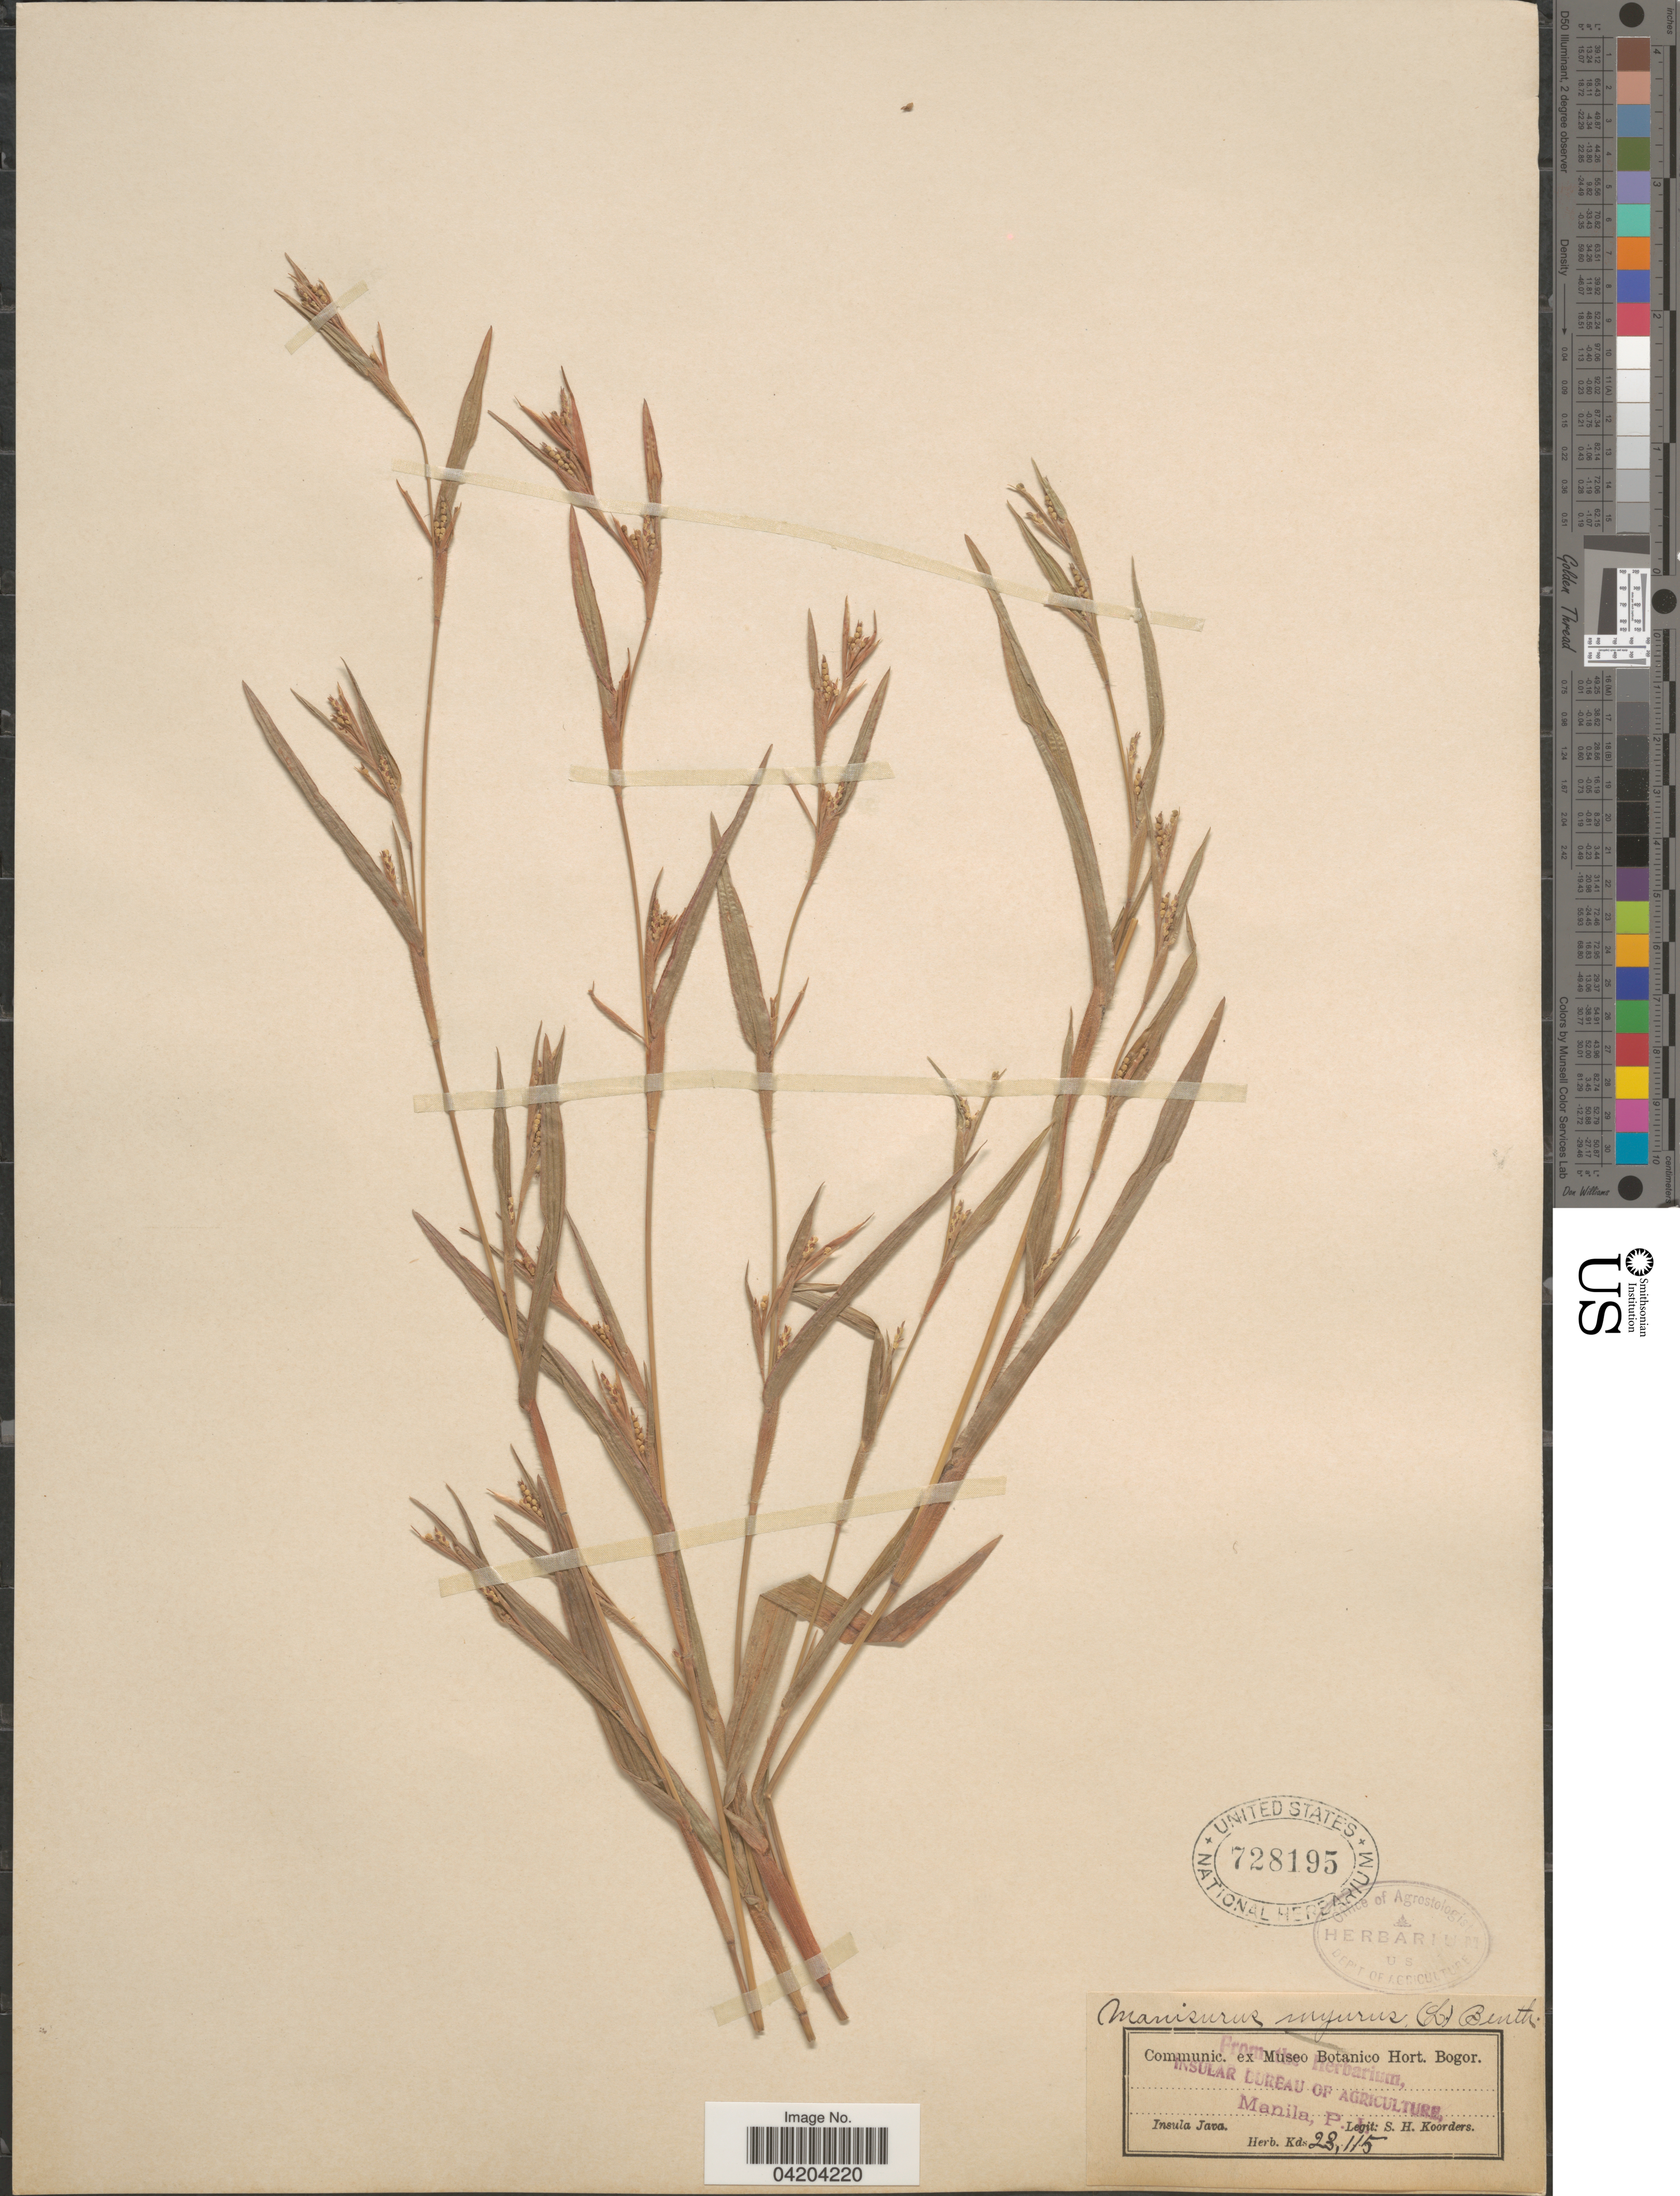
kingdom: Plantae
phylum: Tracheophyta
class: Liliopsida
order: Poales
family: Poaceae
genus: Mnesithea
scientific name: Mnesithea granularis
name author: (L.) de Koning & Sosef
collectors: S. H. Koorders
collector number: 23115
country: Indonesia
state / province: Java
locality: Insula Java.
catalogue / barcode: US 728195